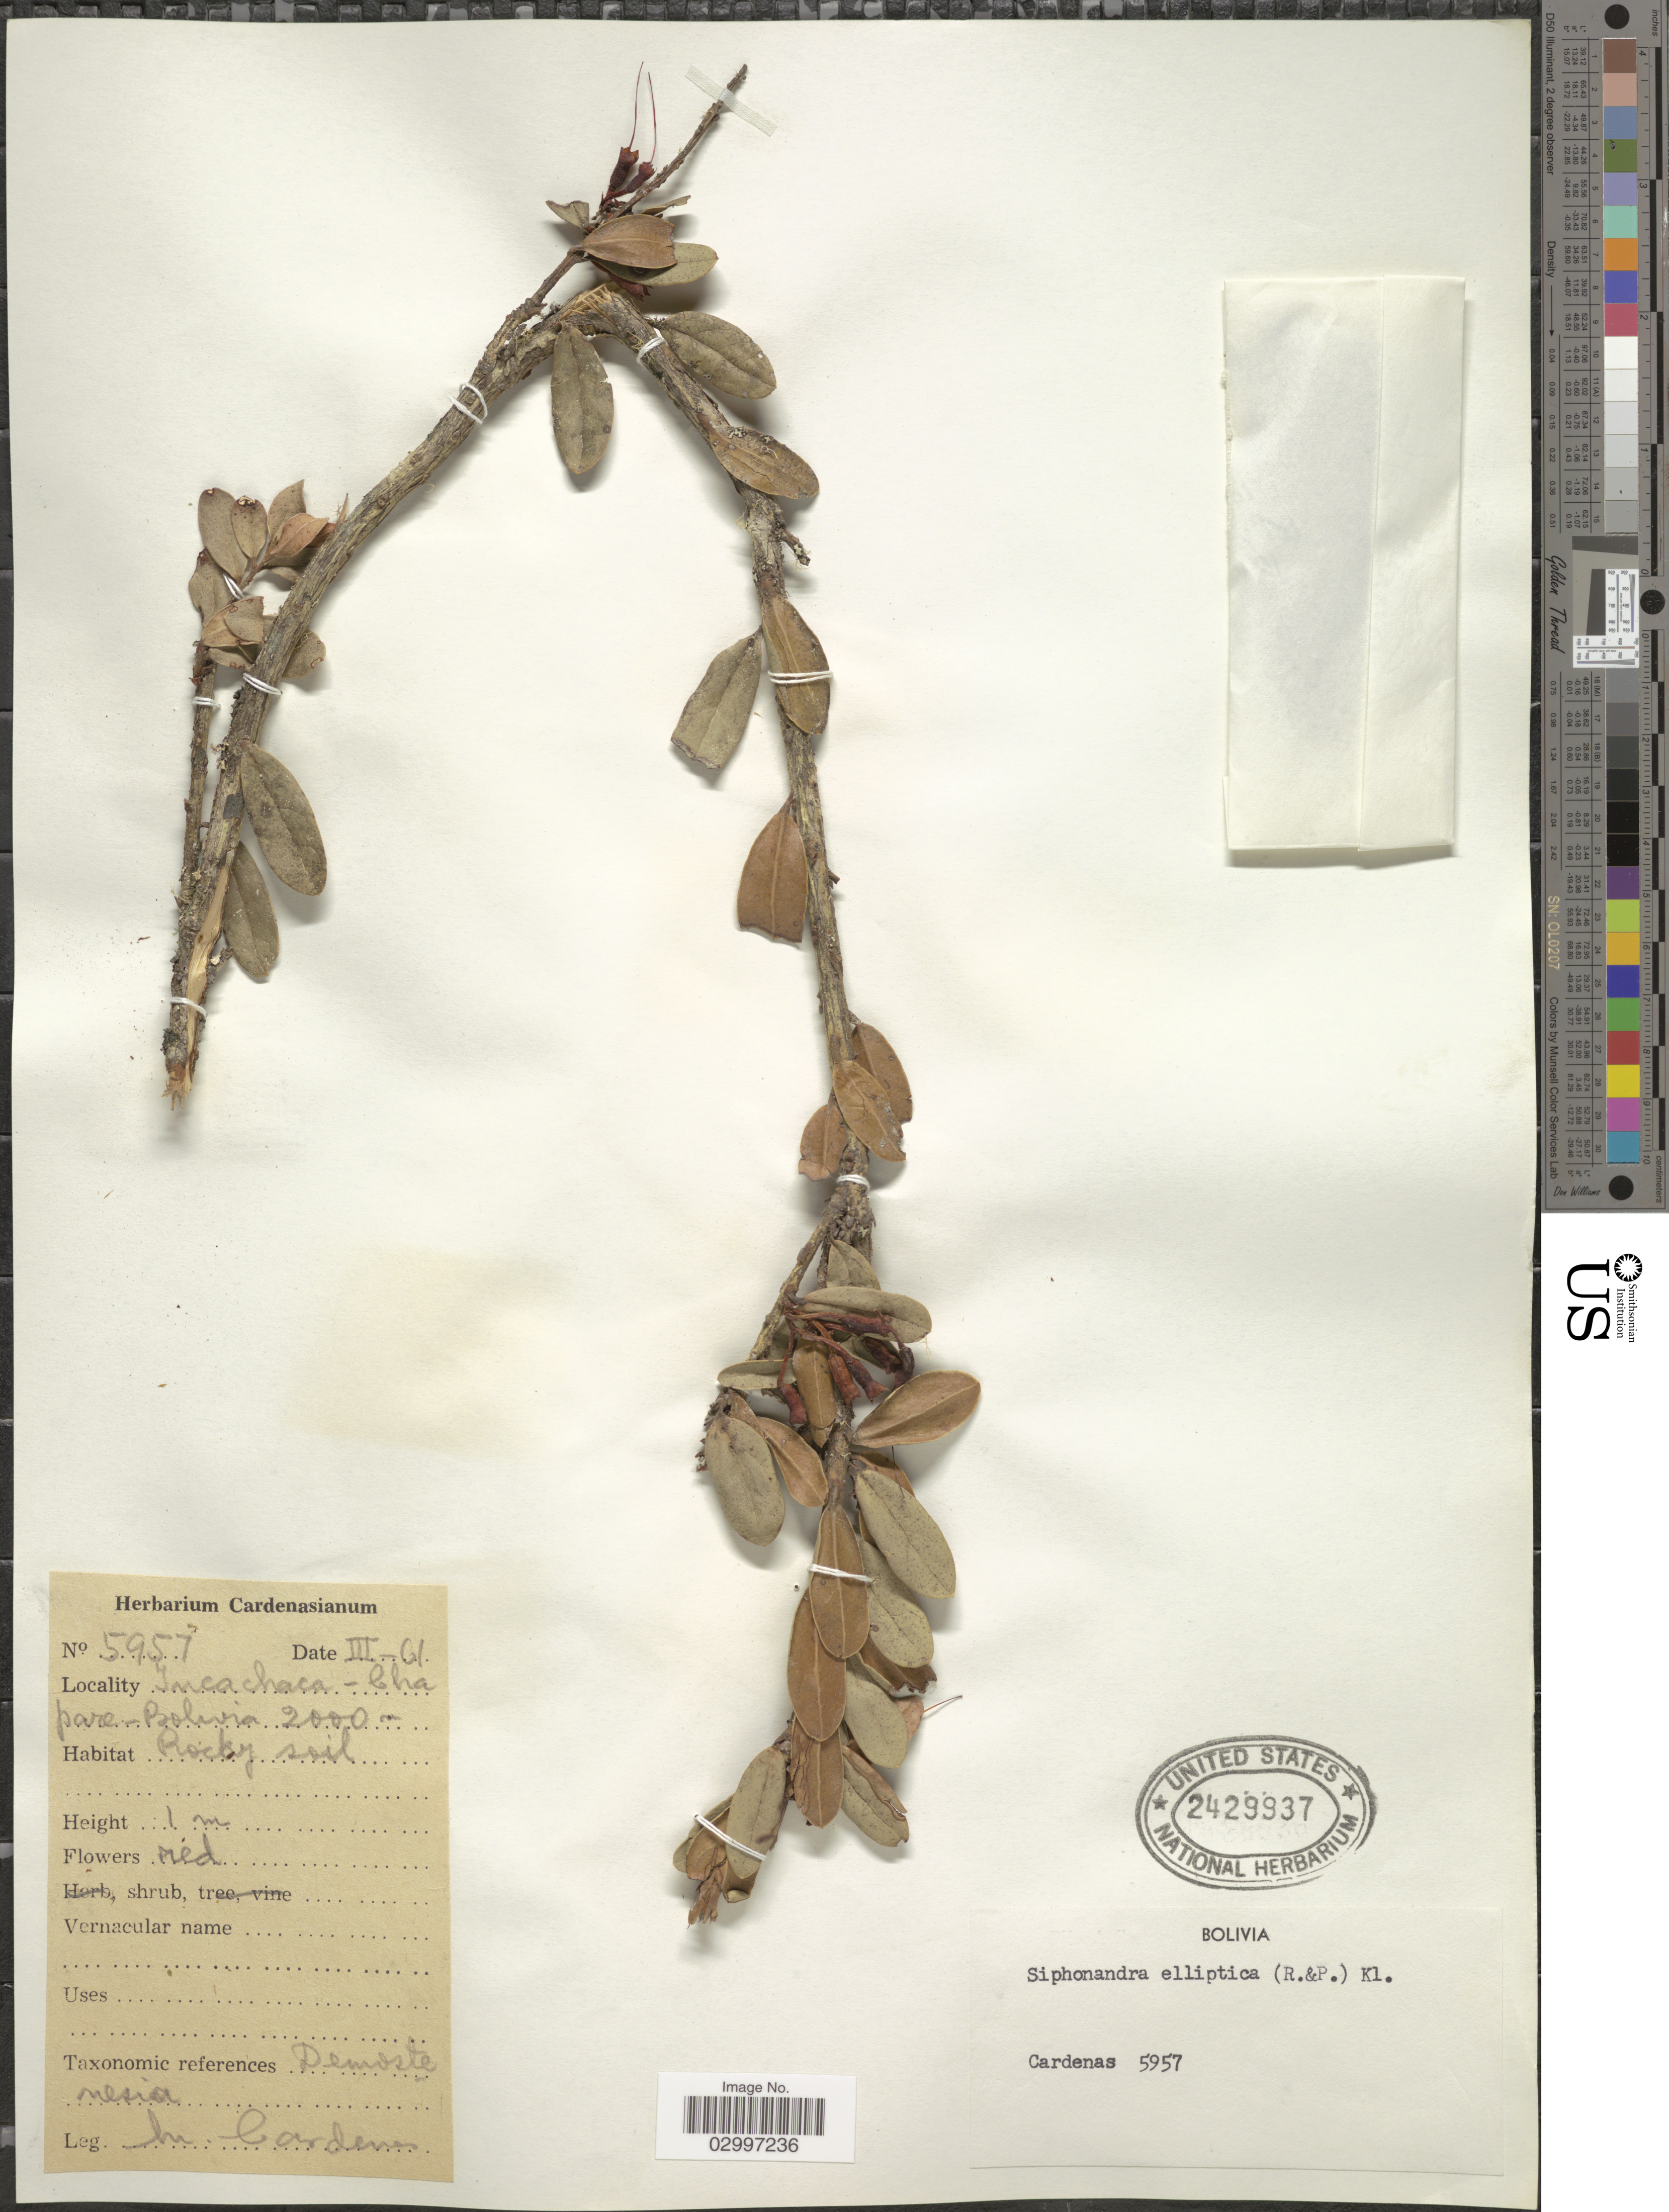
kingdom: Plantae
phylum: Tracheophyta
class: Magnoliopsida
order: Ericales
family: Ericaceae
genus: Siphonandra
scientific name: Siphonandra elliptica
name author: (Ruiz & Pav. ex D. Don) Klotzsch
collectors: M. Cárdenas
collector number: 5957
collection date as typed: Transcribed d/m/y: /3/61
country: Bolivia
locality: Incachaca-Chapare.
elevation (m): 2000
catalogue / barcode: US 2429937